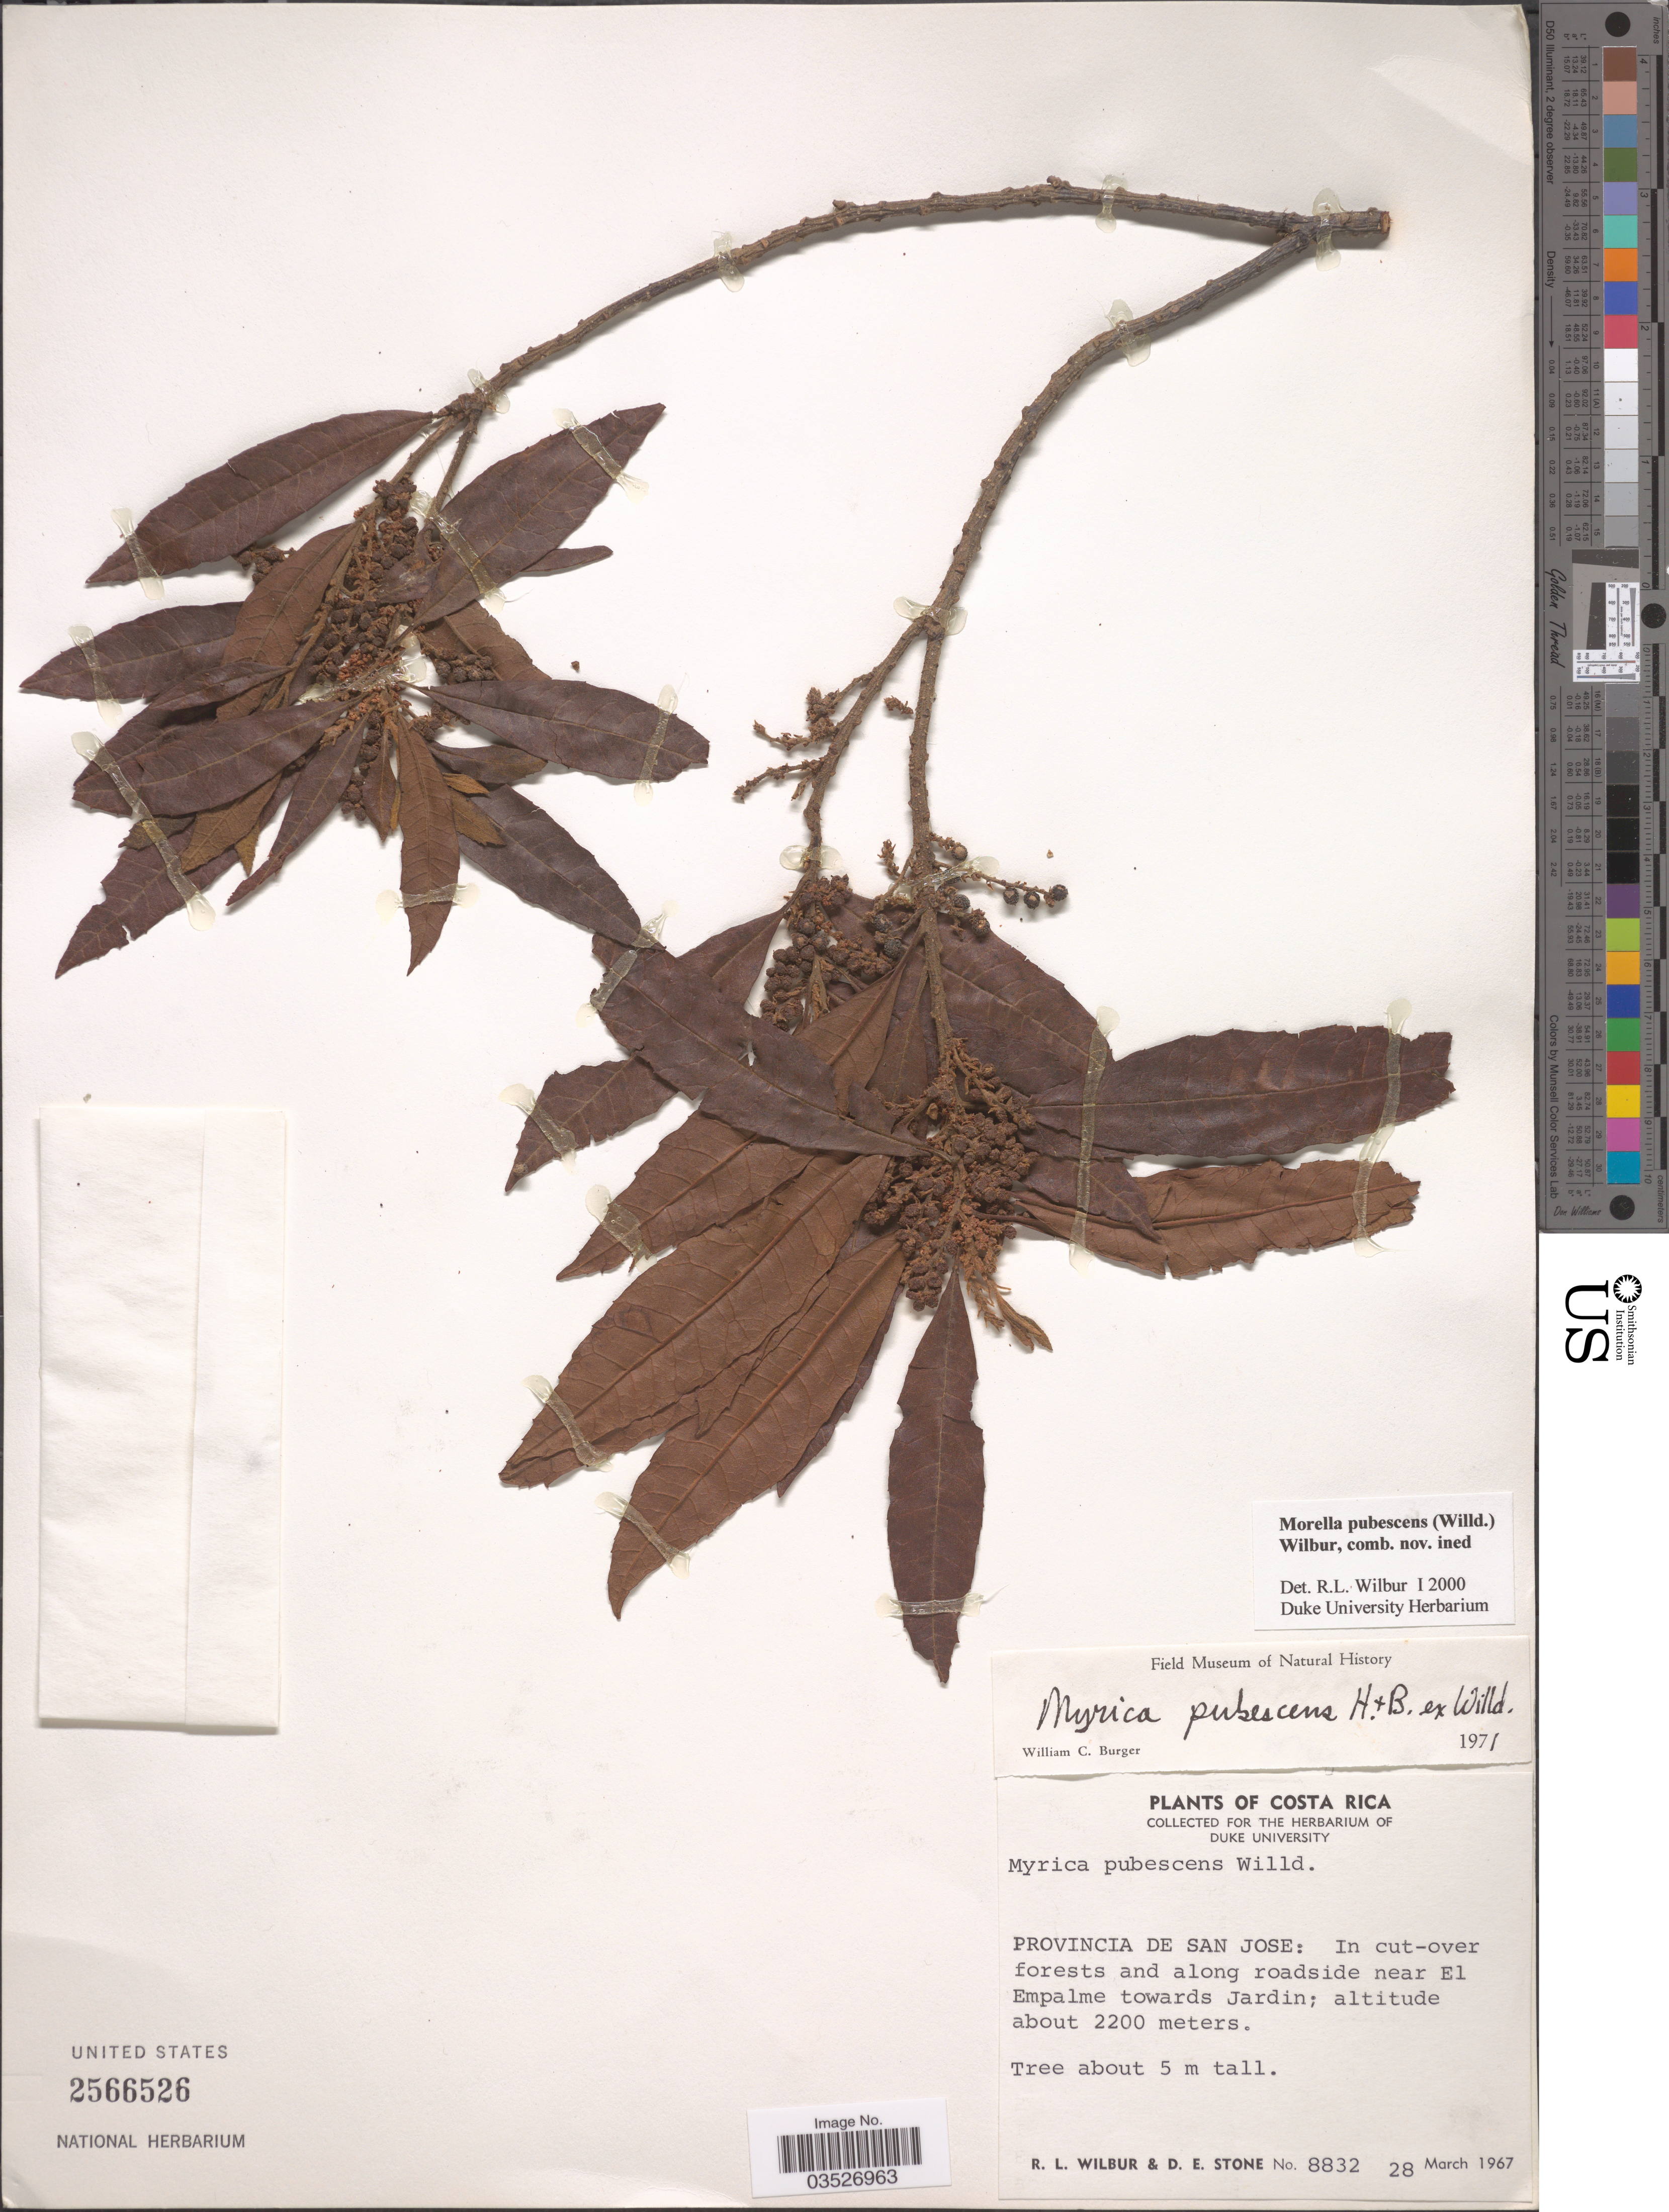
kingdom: Plantae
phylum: Tracheophyta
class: Magnoliopsida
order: Fagales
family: Myricaceae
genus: Morella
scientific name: Morella pubescens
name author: (Humb. & Bonpl. ex Willd.) Wilbur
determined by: Wilbur, R. L.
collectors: R. L. Wilbur & D. E. Stone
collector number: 8832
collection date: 1967-03-28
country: Costa Rica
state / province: San José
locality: In cut-over forests and along roadside near El Empalme towards Jardin.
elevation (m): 2200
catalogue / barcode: US 2566526